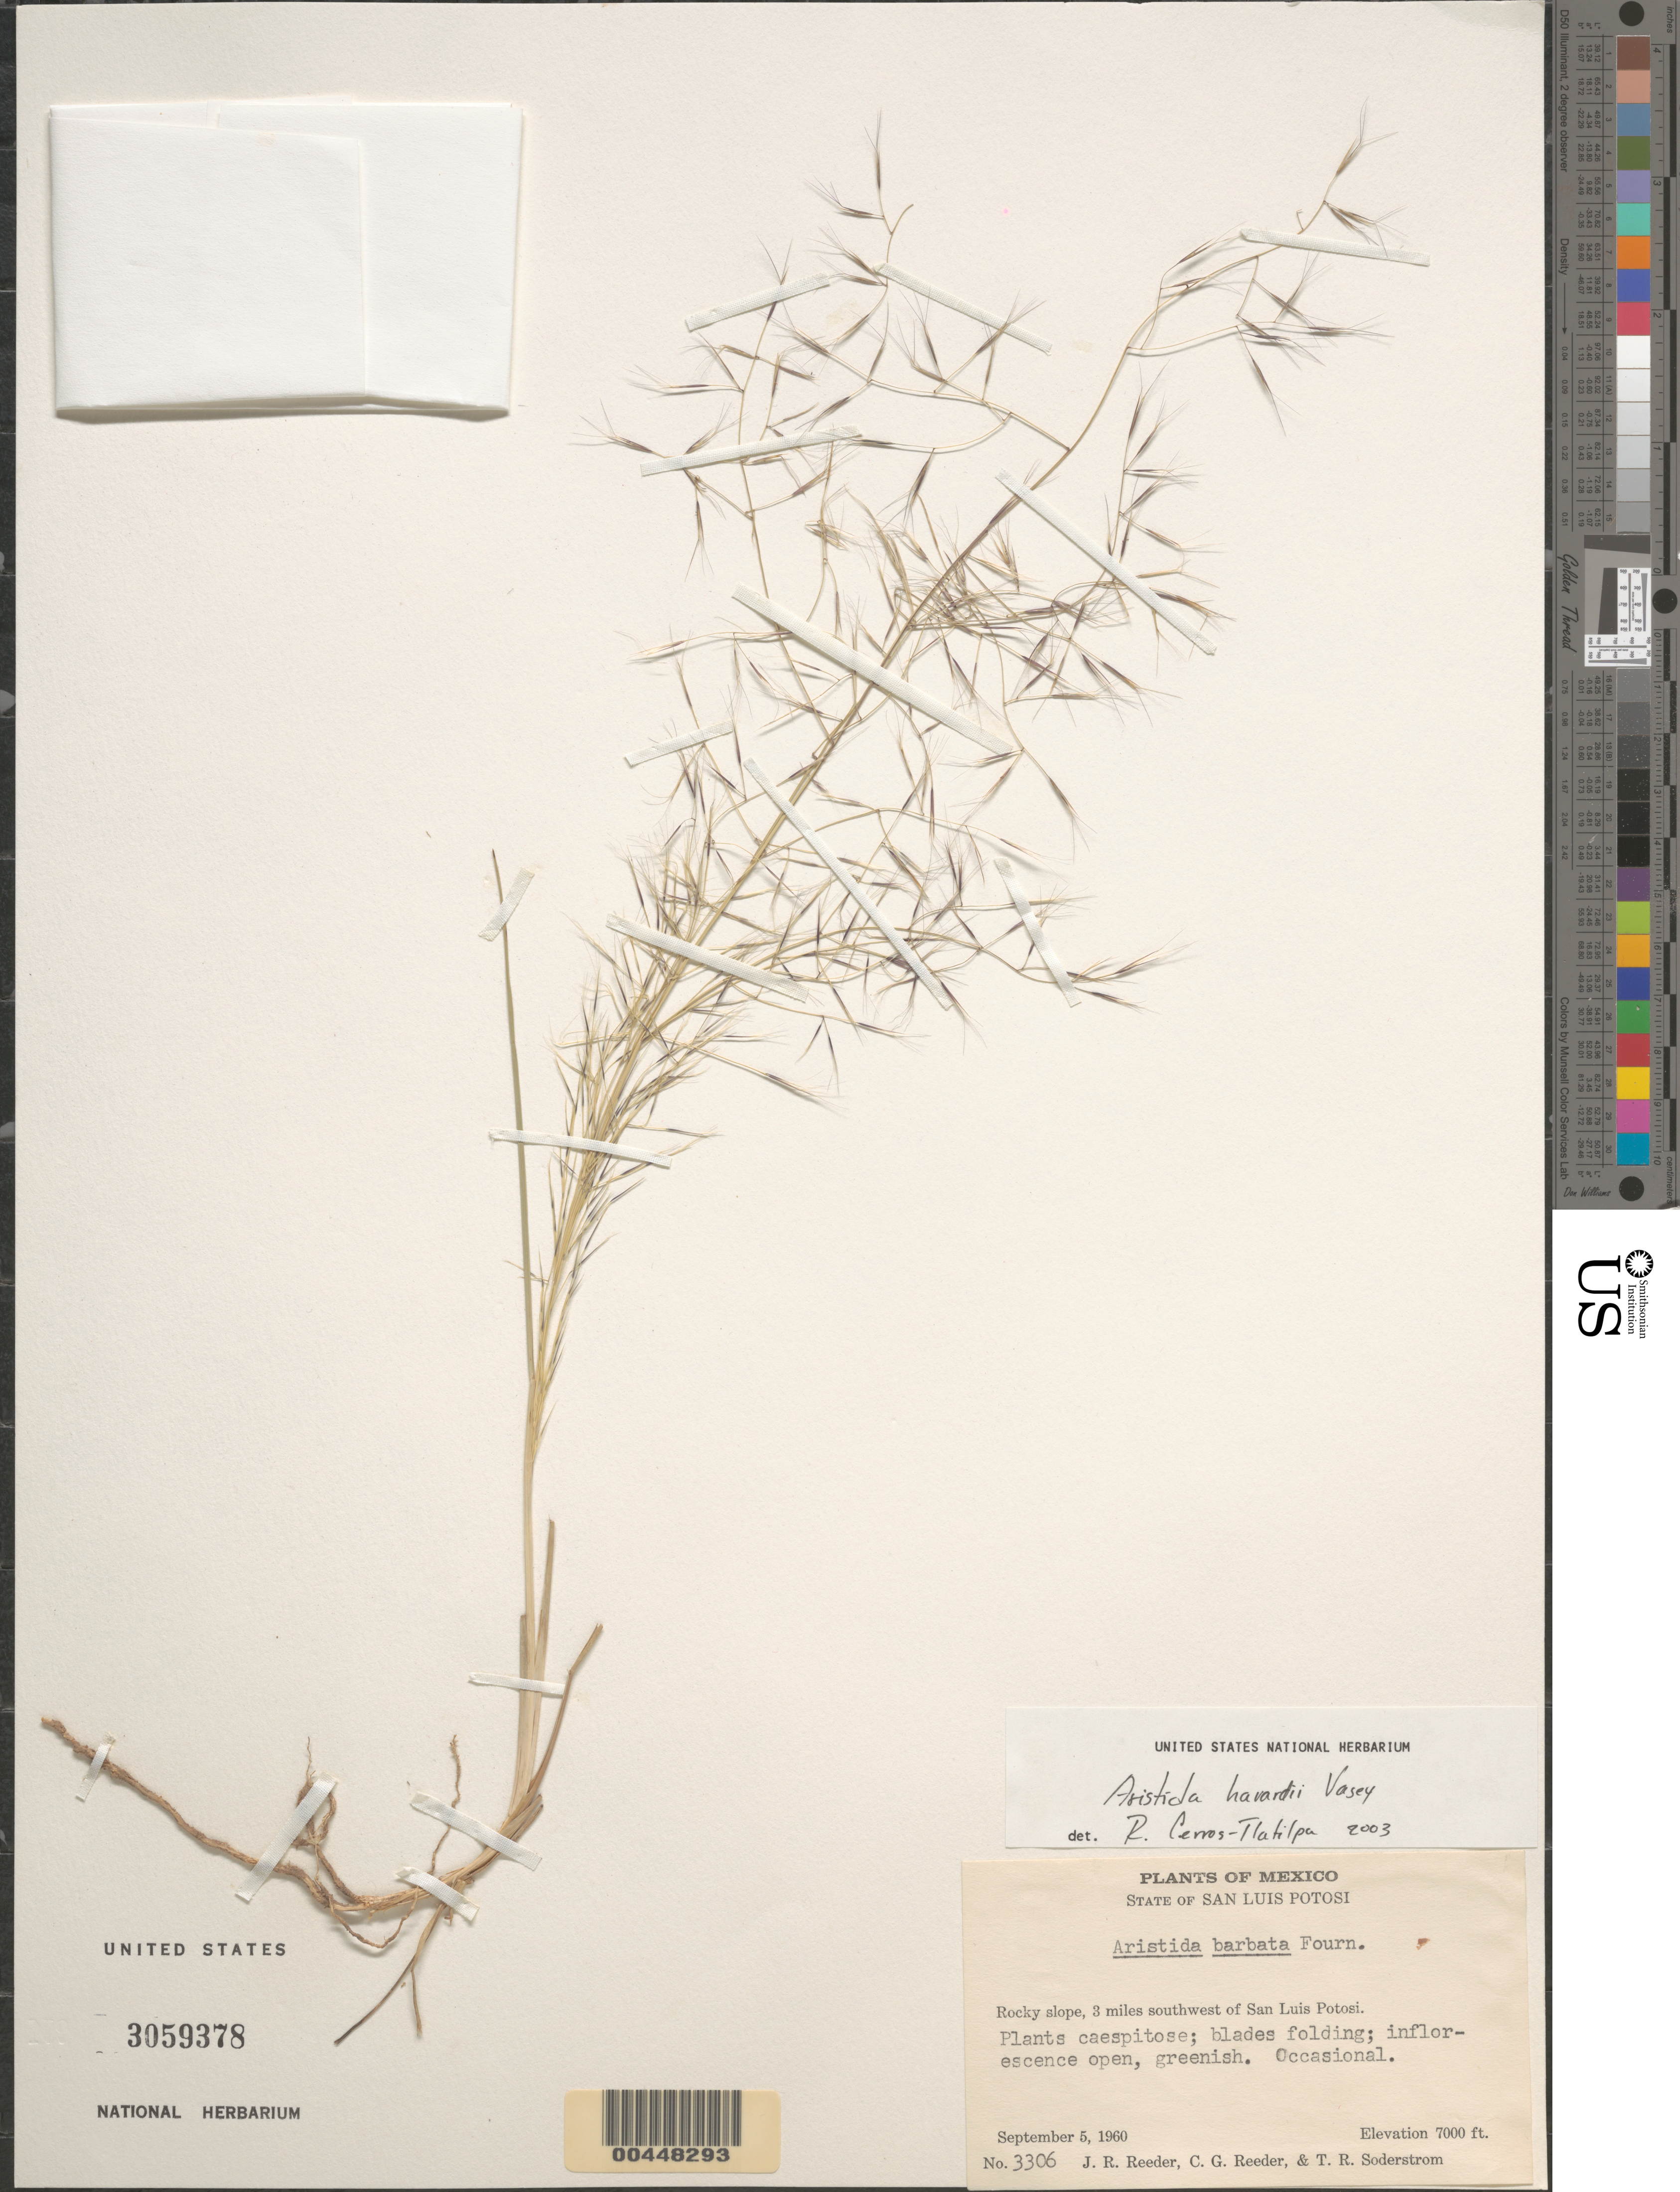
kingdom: Plantae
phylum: Tracheophyta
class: Liliopsida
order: Poales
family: Poaceae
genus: Aristida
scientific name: Aristida havardii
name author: Vasey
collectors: J. R. Reeder, C. G. Reeder & T. R. Soderstrom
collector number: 3306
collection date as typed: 5 Sep 1960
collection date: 1960-09-05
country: Mexico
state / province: San Luis Potosi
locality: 3 mi SW of San Luis Potosi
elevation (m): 2134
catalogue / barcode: US 3059378